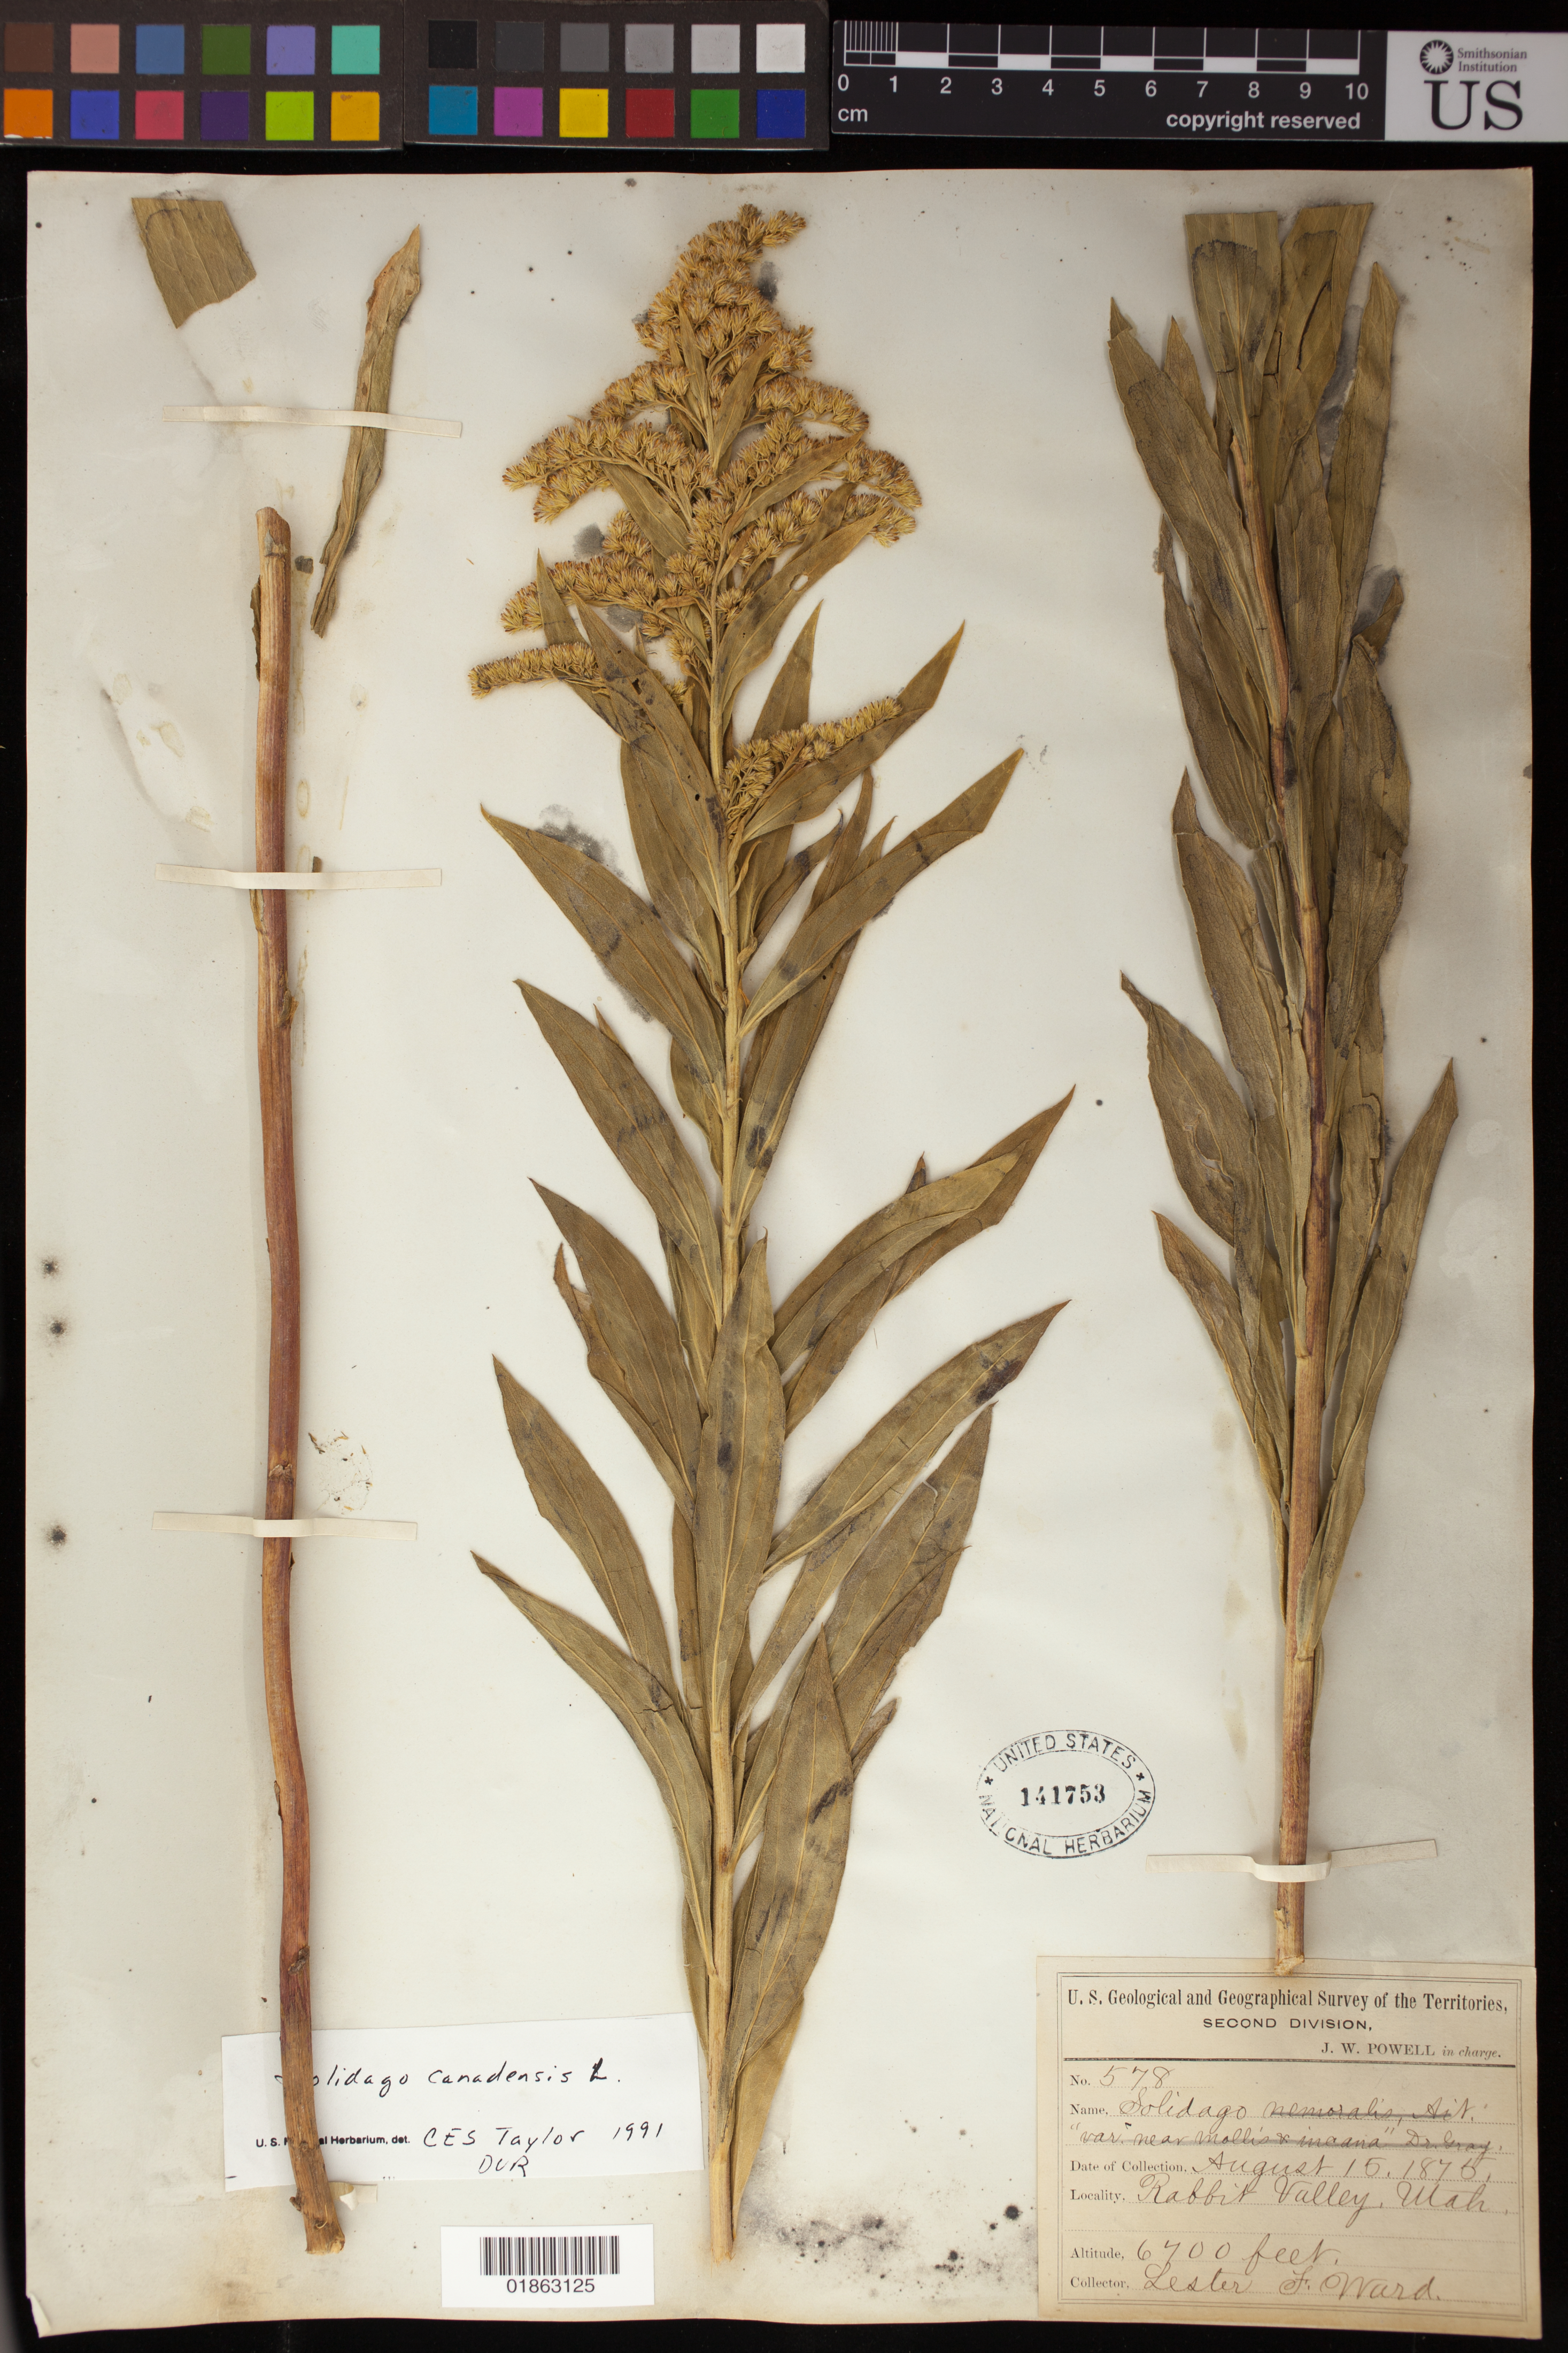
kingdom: Plantae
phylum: Tracheophyta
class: Magnoliopsida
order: Asterales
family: Asteraceae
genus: Solidago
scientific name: Solidago canadensis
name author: L.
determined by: Taylor, Constance E. S.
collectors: L. F. Ward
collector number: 578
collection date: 1875-08-15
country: United States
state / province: Utah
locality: Rabbit Valley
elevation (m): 2042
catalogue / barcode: US 141753